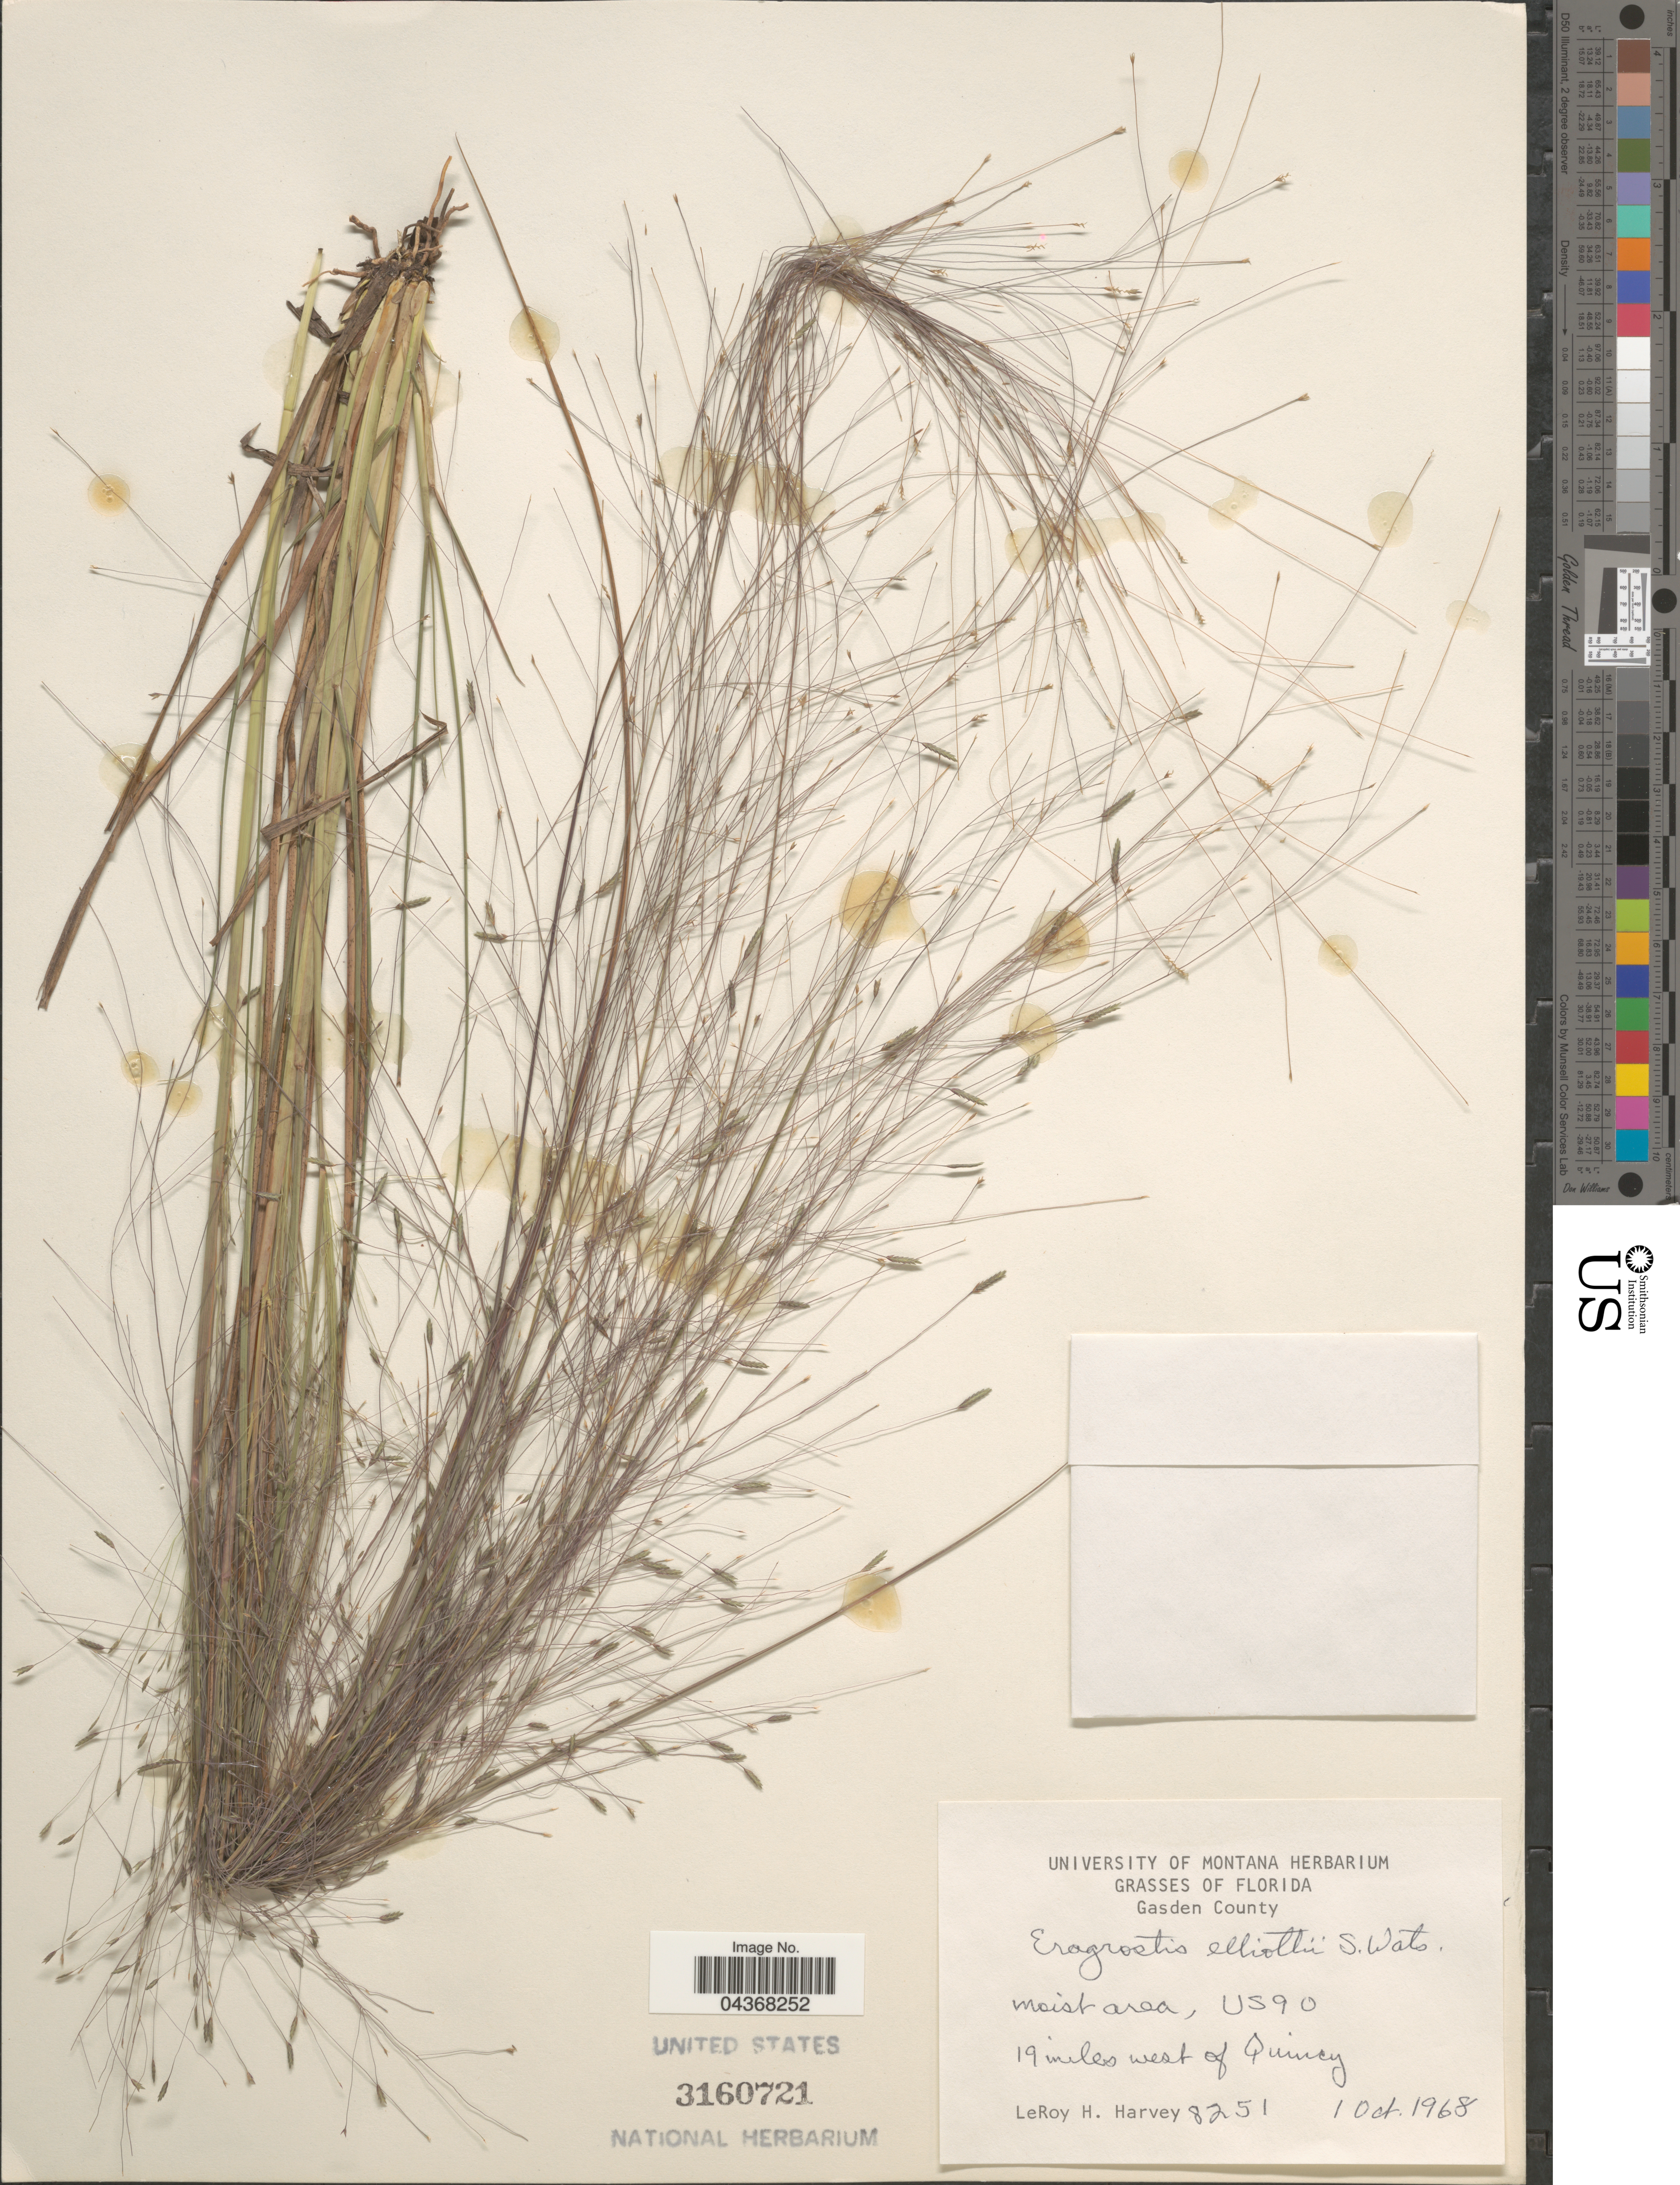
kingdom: Plantae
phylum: Tracheophyta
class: Liliopsida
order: Poales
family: Poaceae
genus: Eragrostis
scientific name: Eragrostis elliottii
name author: S. Watson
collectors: L. H. Harvey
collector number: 8251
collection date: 1968-10-01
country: United States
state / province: Florida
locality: Gasden County. Moist area, US 90. 19 miles west of Quincy.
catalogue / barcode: US 3160721